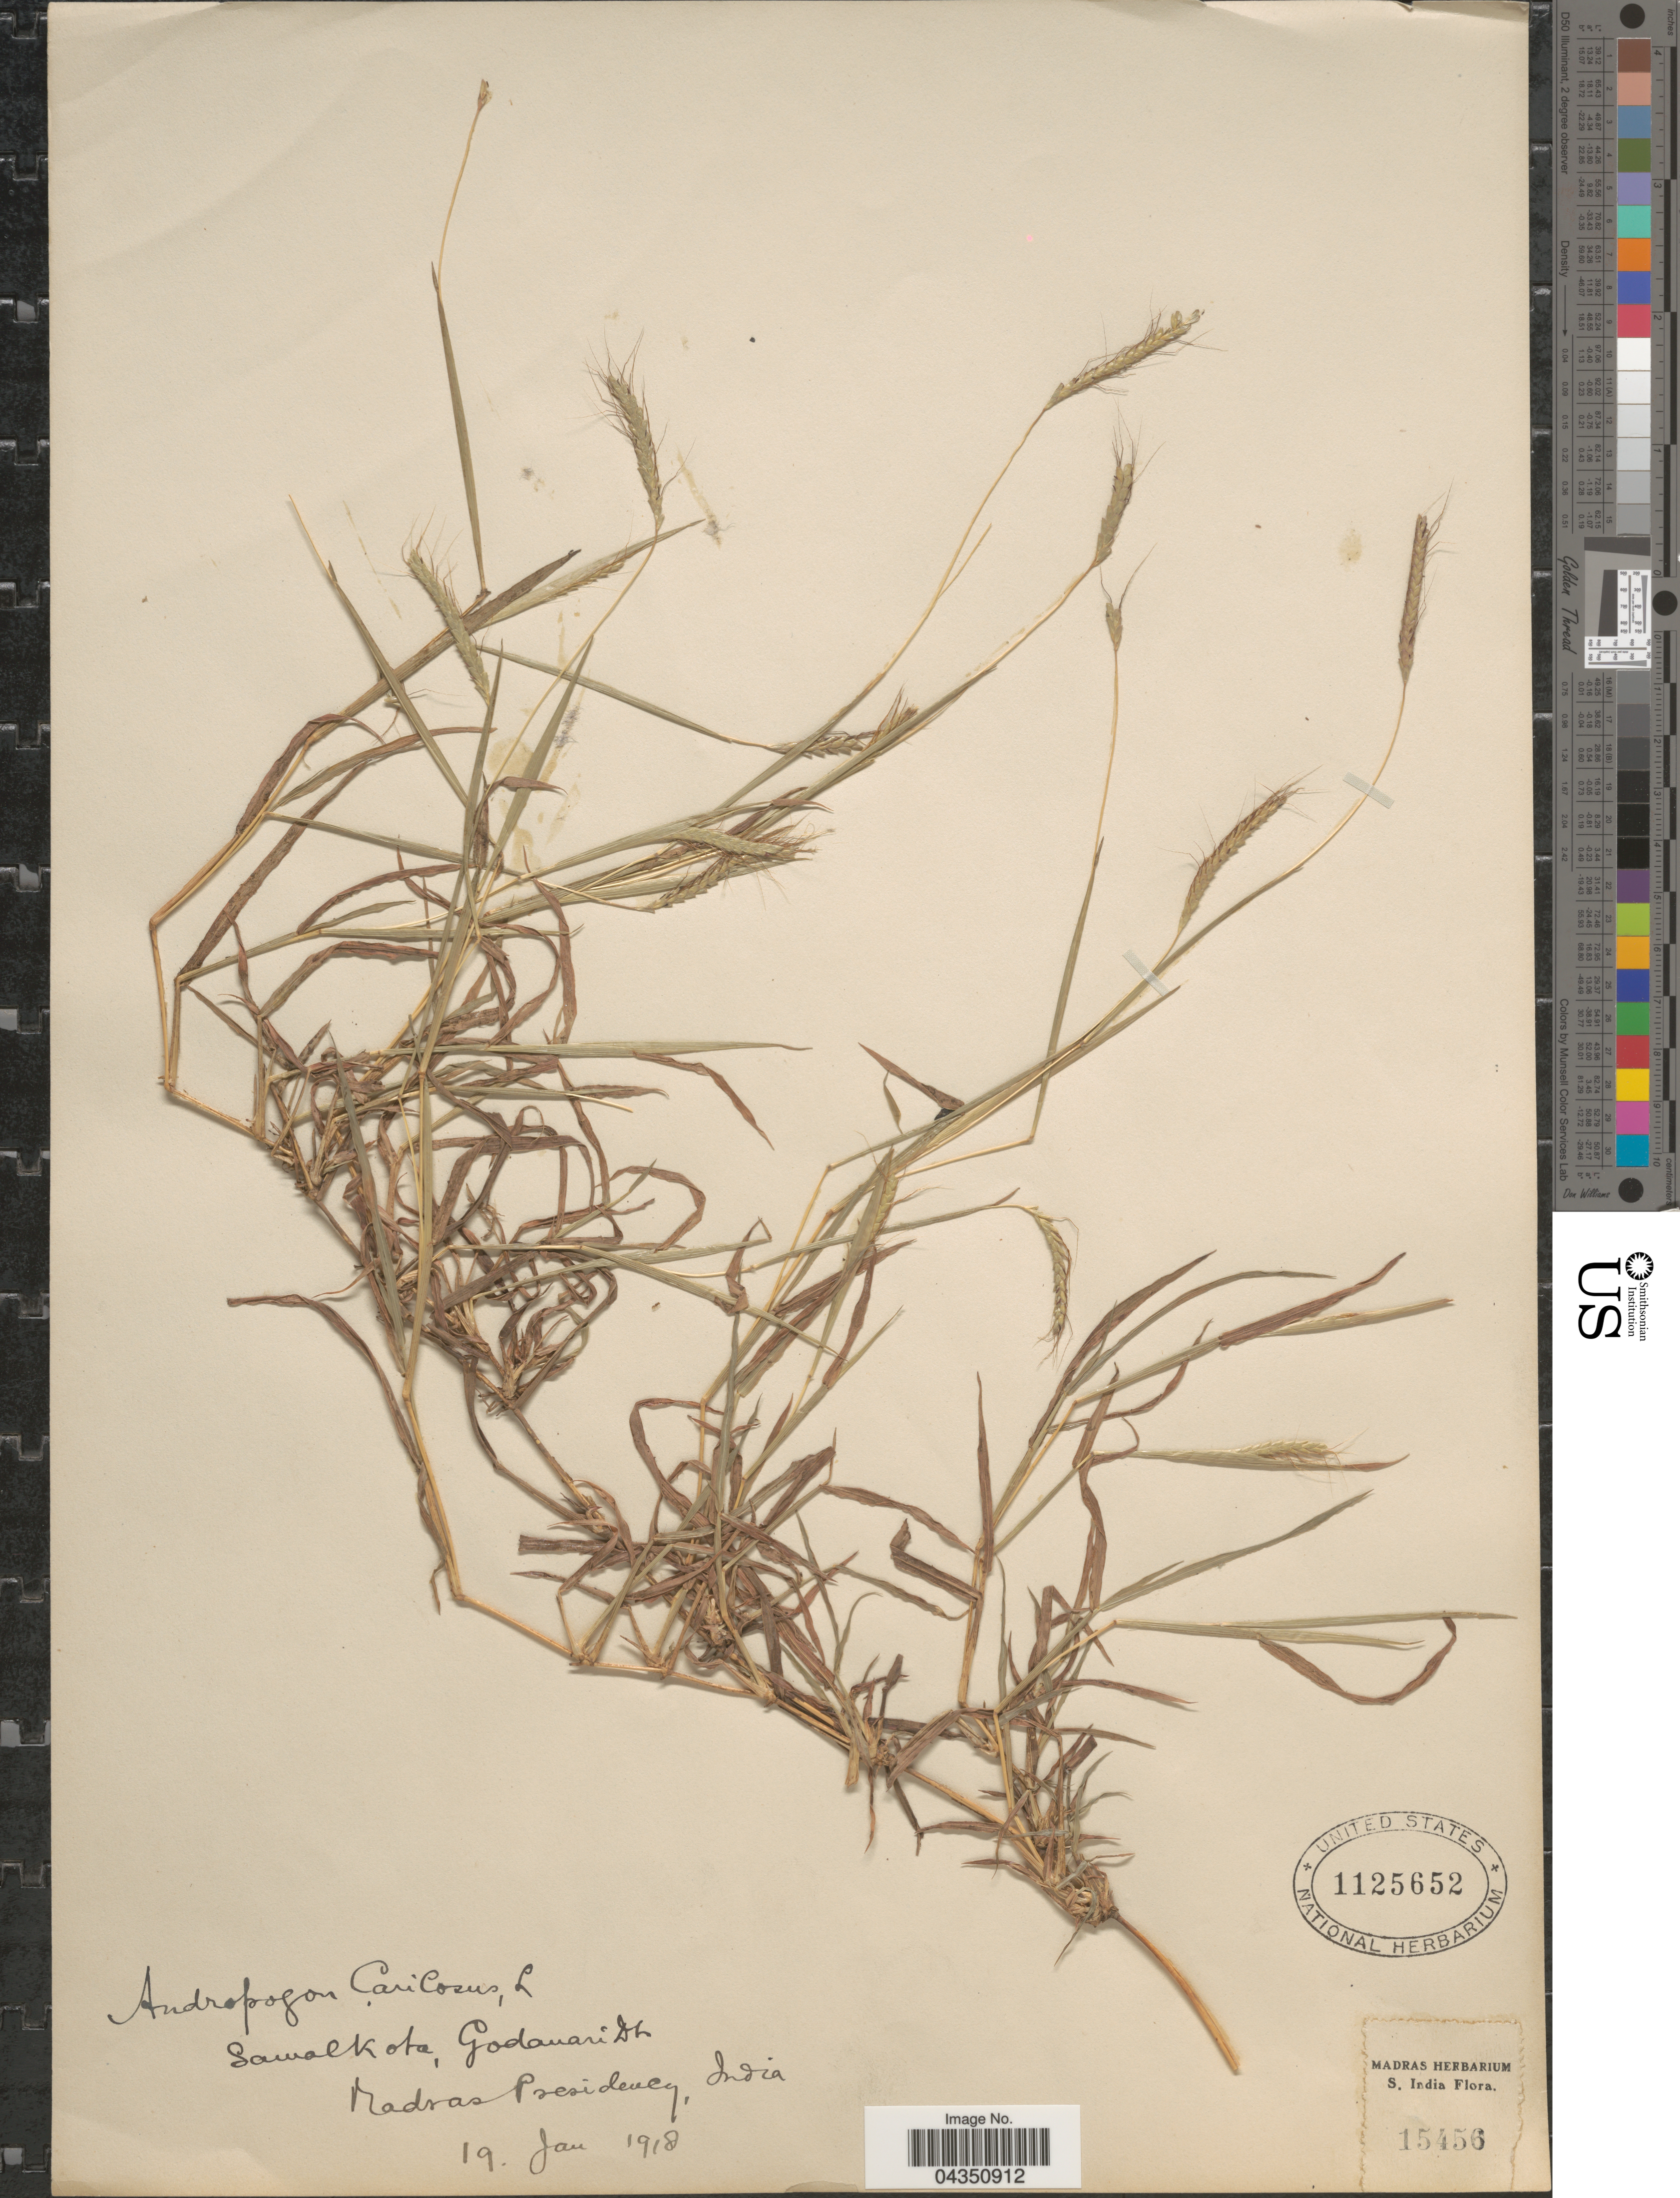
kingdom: Plantae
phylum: Tracheophyta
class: Liliopsida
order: Poales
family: Poaceae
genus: Dichanthium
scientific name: Dichanthium caricosum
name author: (L.) A. Camus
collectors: Ex herb. Madras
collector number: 15456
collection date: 1918-01-19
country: India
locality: Samalkota, Godanari Dt Madras Presidency. S. India.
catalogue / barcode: US 1125652